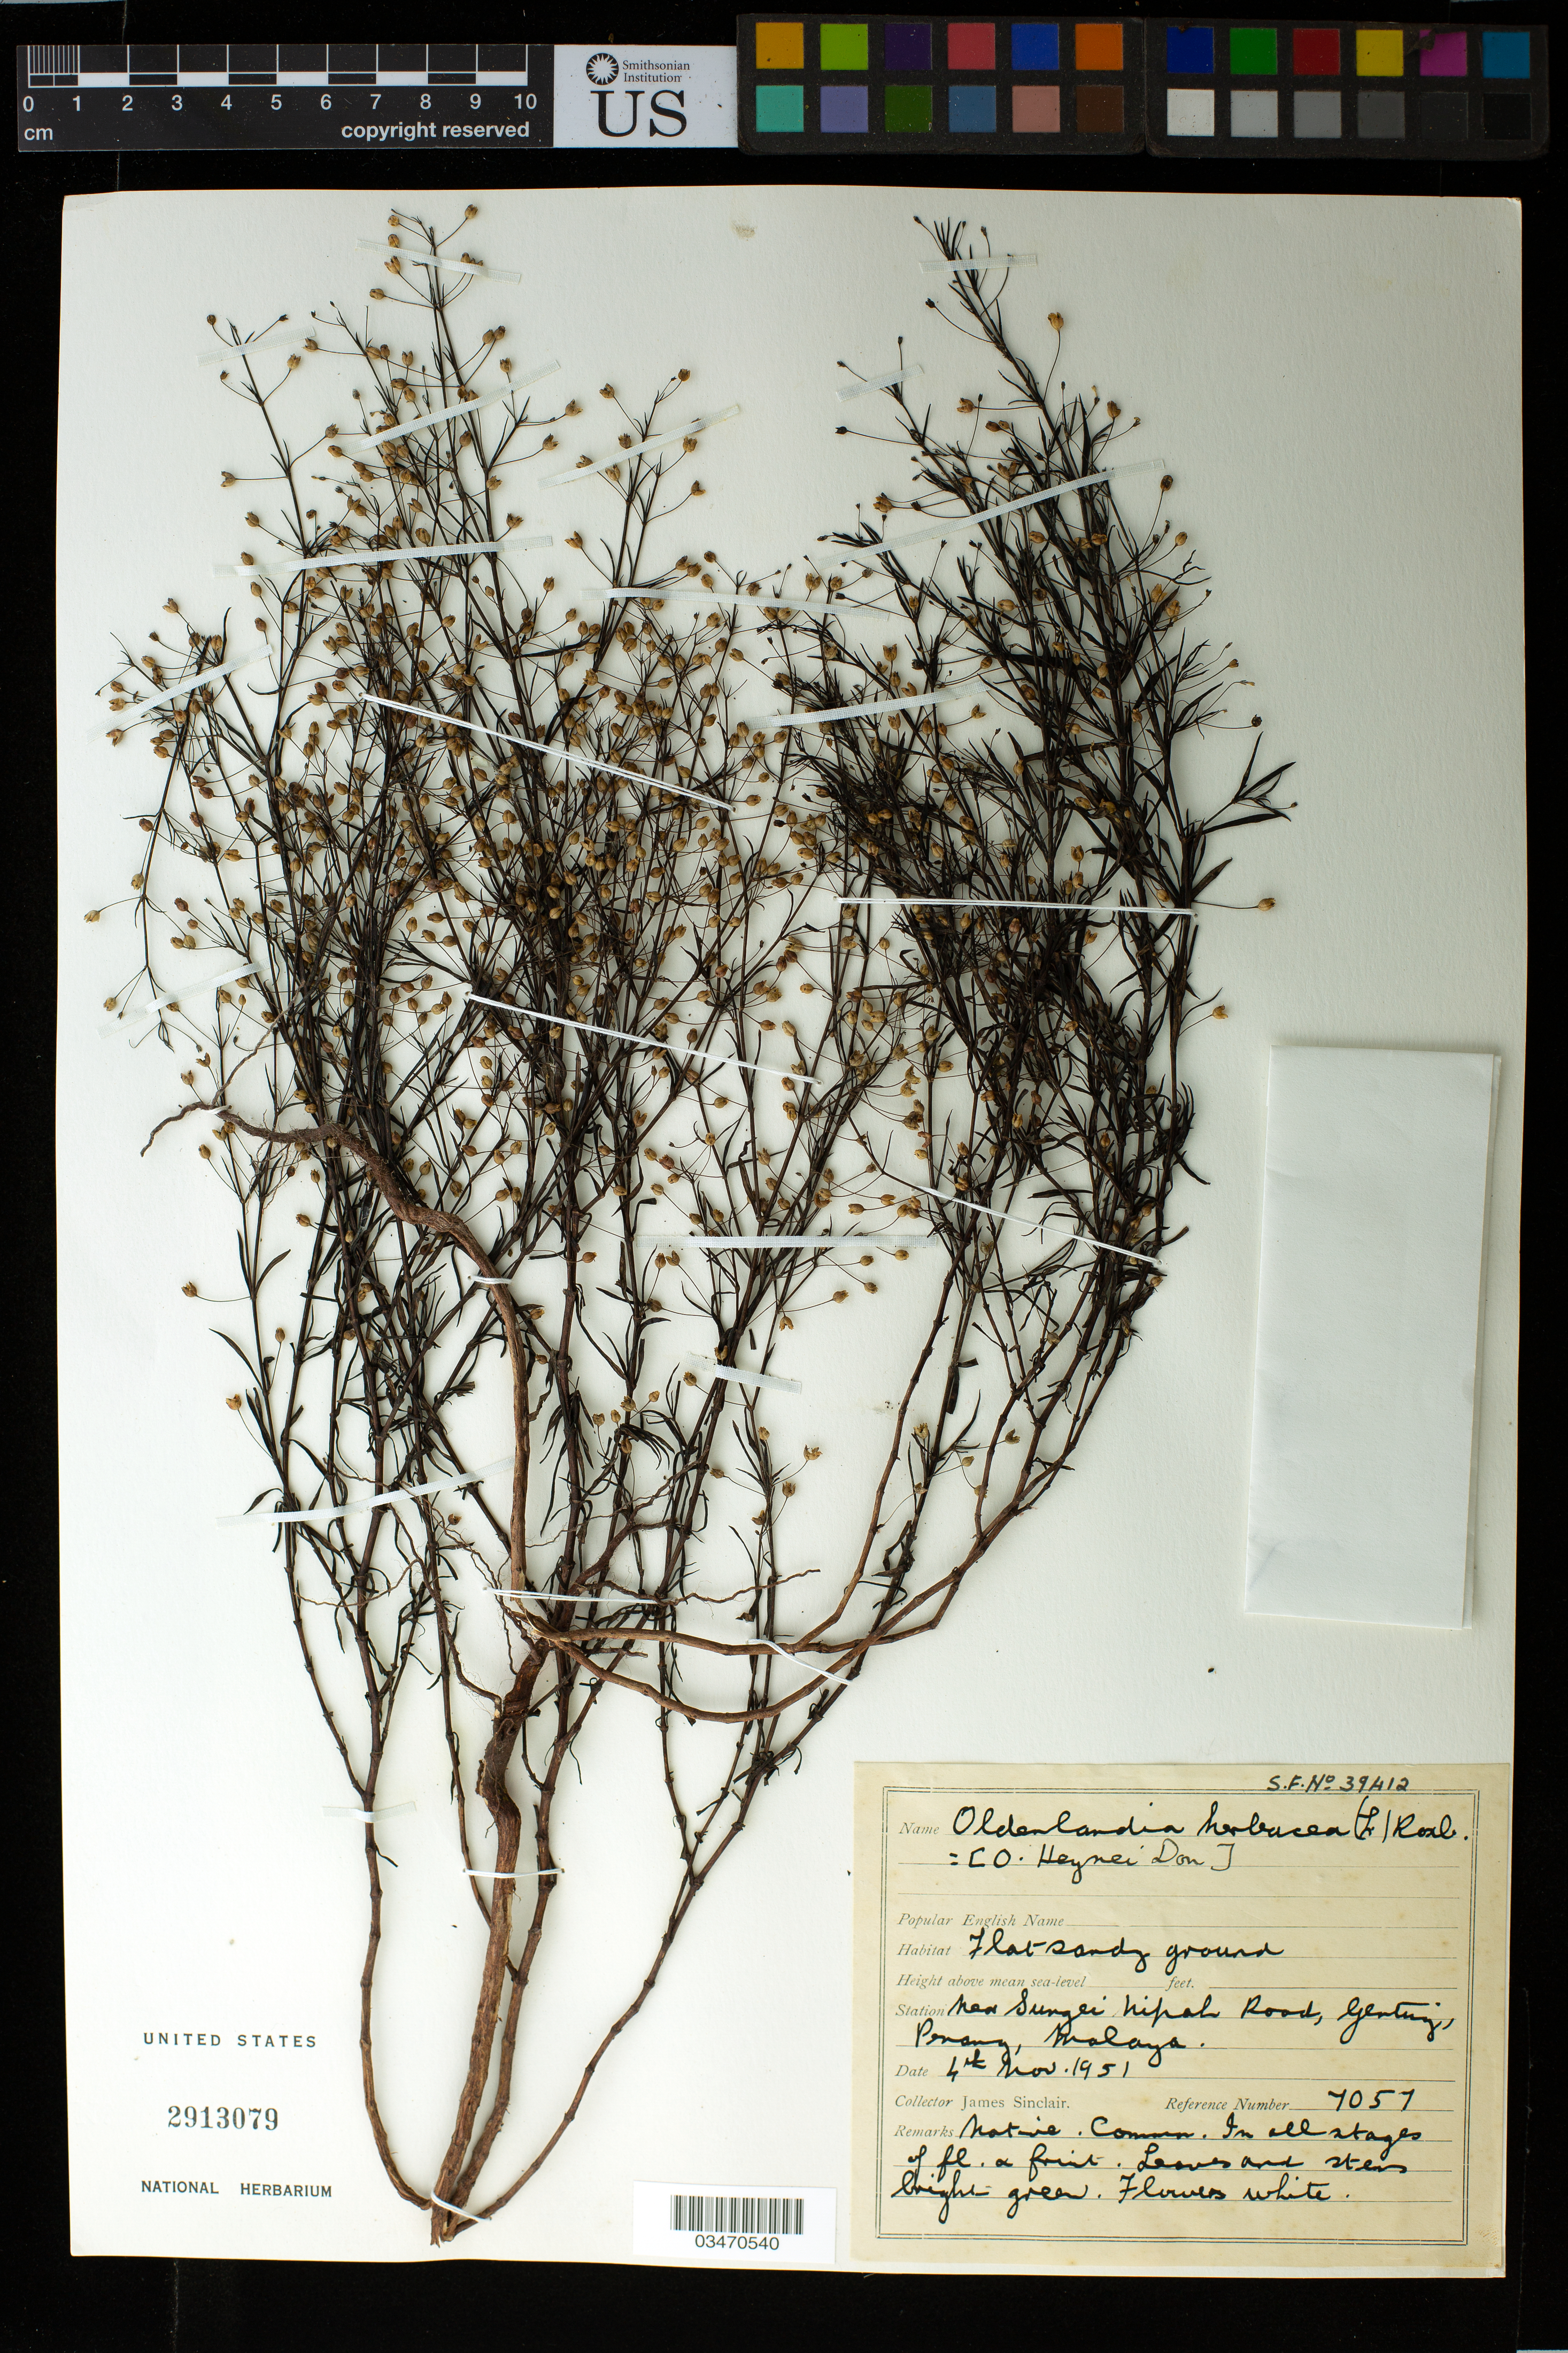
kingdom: Plantae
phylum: Tracheophyta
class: Magnoliopsida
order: Gentianales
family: Rubiaceae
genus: Oldenlandia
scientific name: Oldenlandia herbacea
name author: (L.) Roxb.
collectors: J. Sinclair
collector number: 7051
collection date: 1951-11-04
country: Malaysia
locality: Sungai Nipah Road, Genting, Penang, Malaya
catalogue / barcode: US 2913079